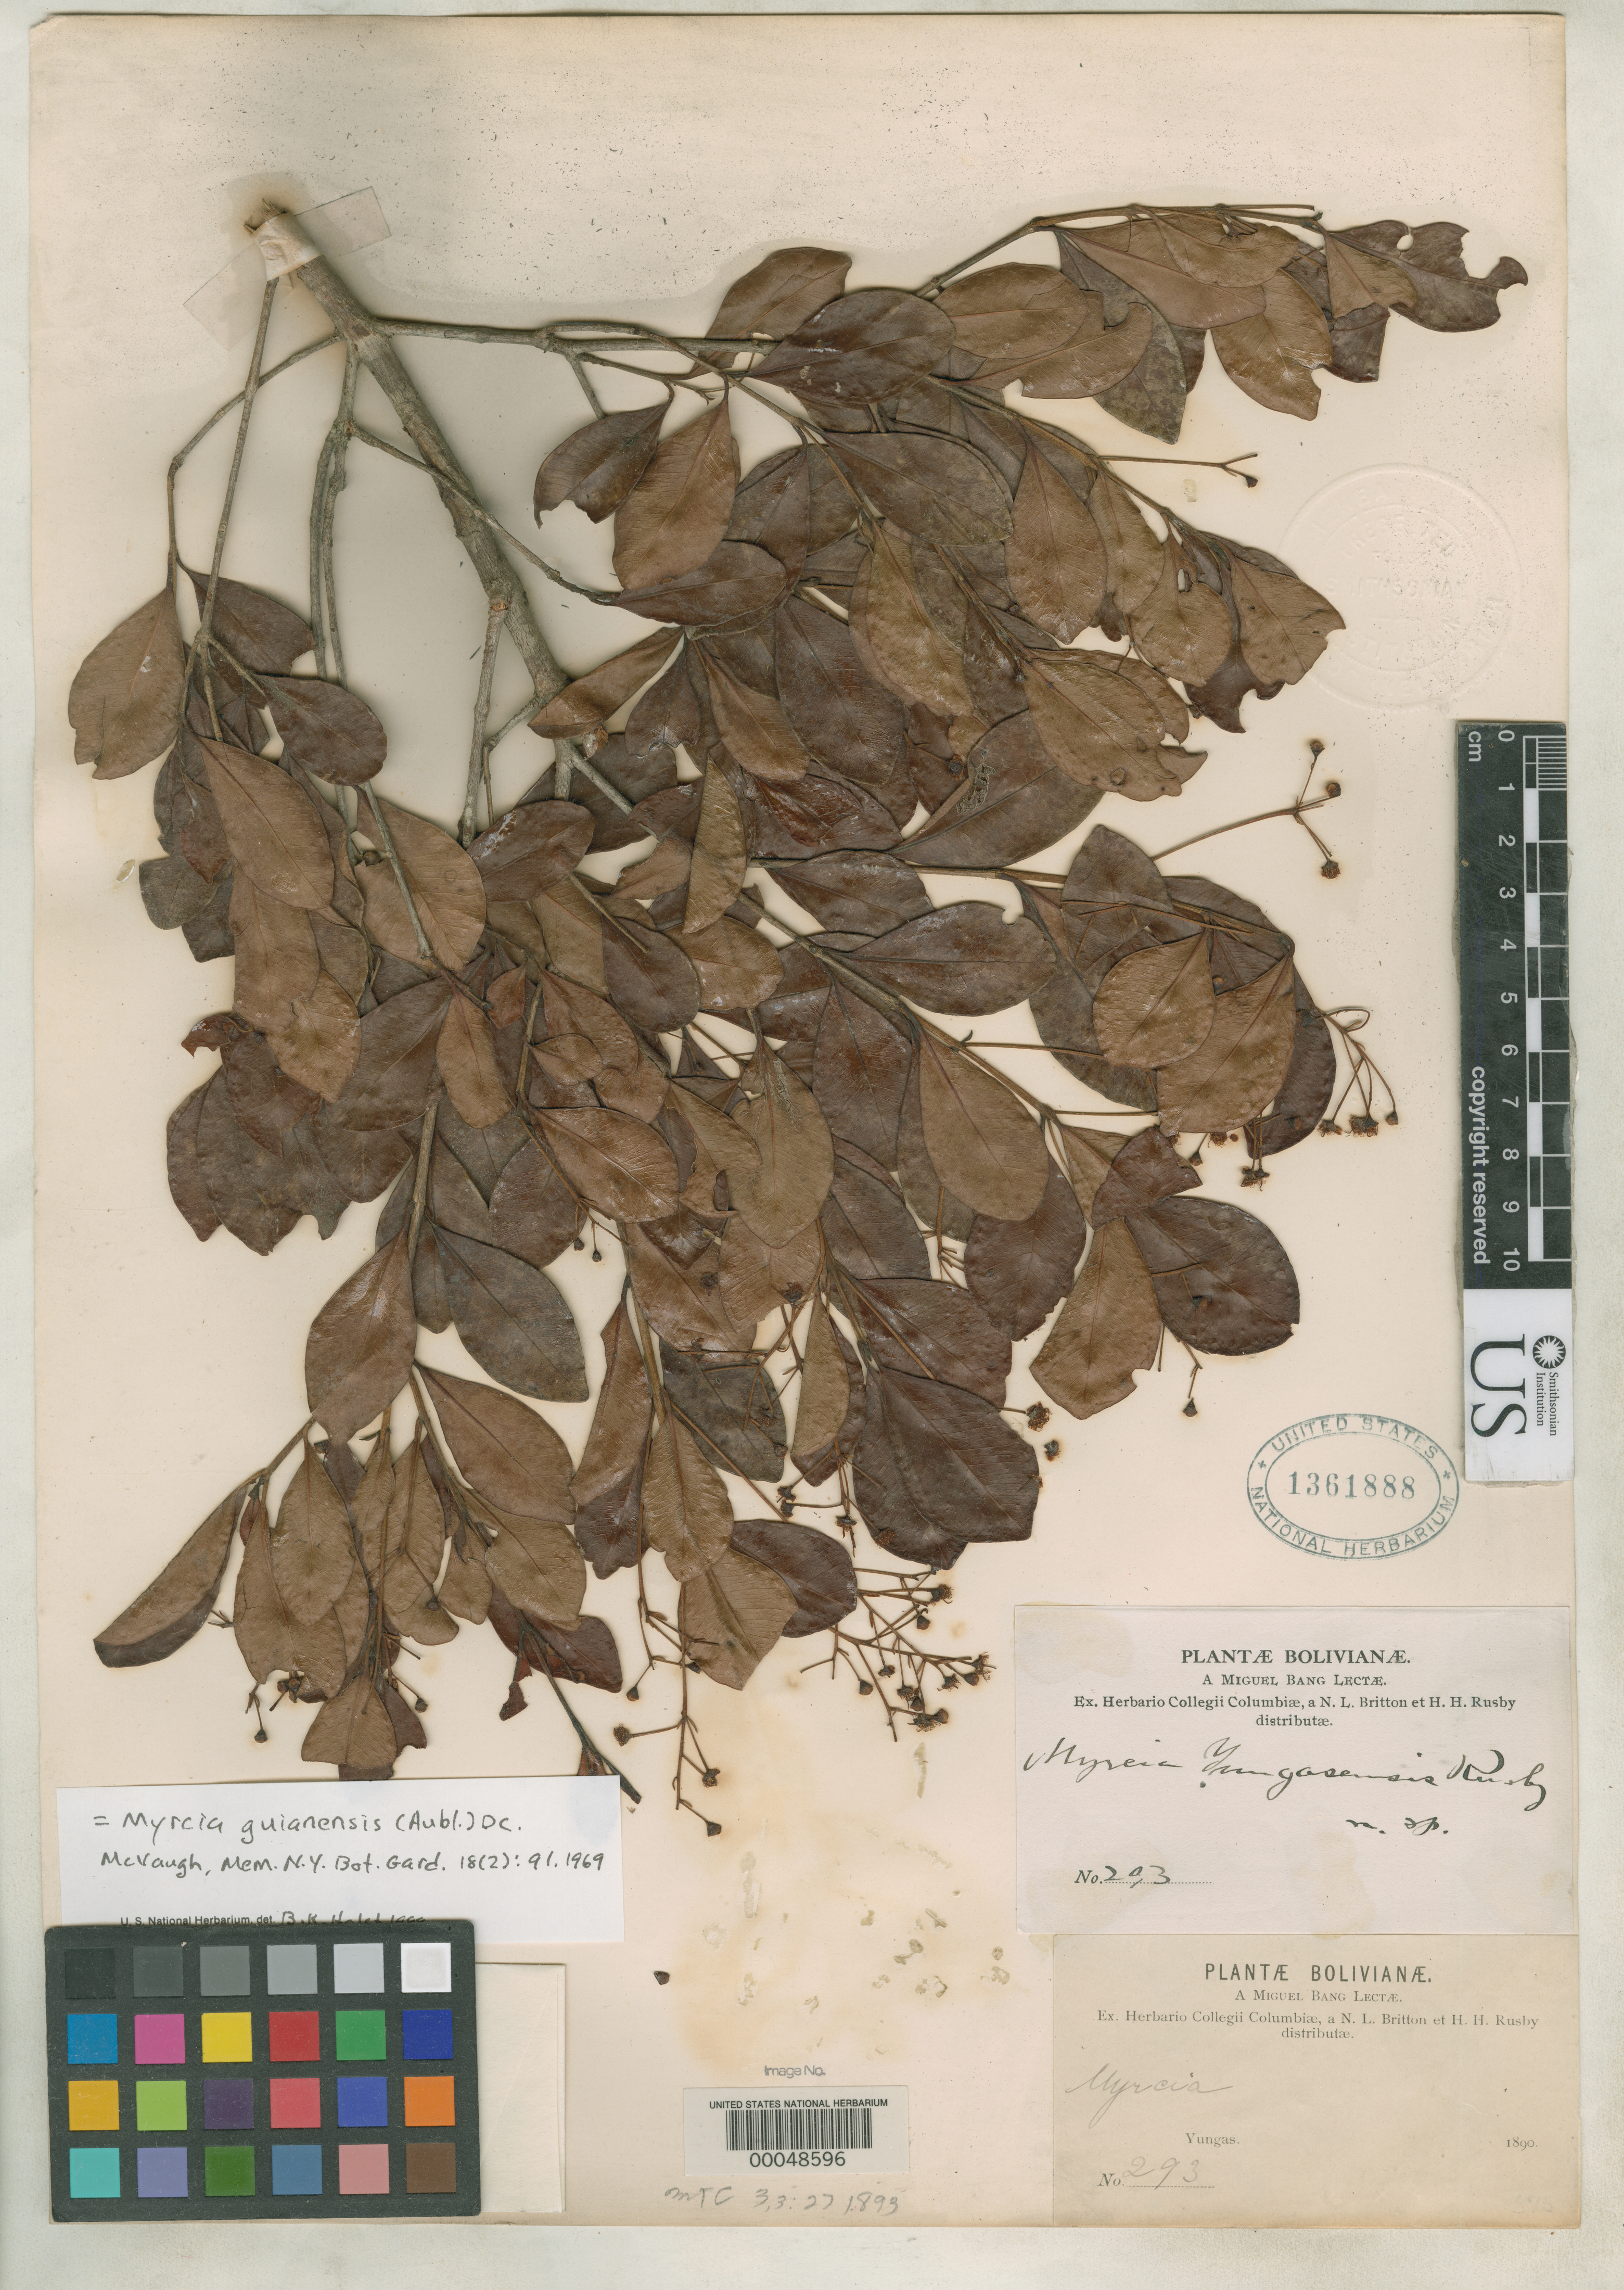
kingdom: Plantae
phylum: Tracheophyta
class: Magnoliopsida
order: Myrtales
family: Myrtaceae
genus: Myrcia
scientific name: Myrcia yungasensis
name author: Rusby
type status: Isotype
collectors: M. Bang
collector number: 293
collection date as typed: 1890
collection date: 1890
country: Bolivia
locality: Yungas.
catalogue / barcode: US 1361888